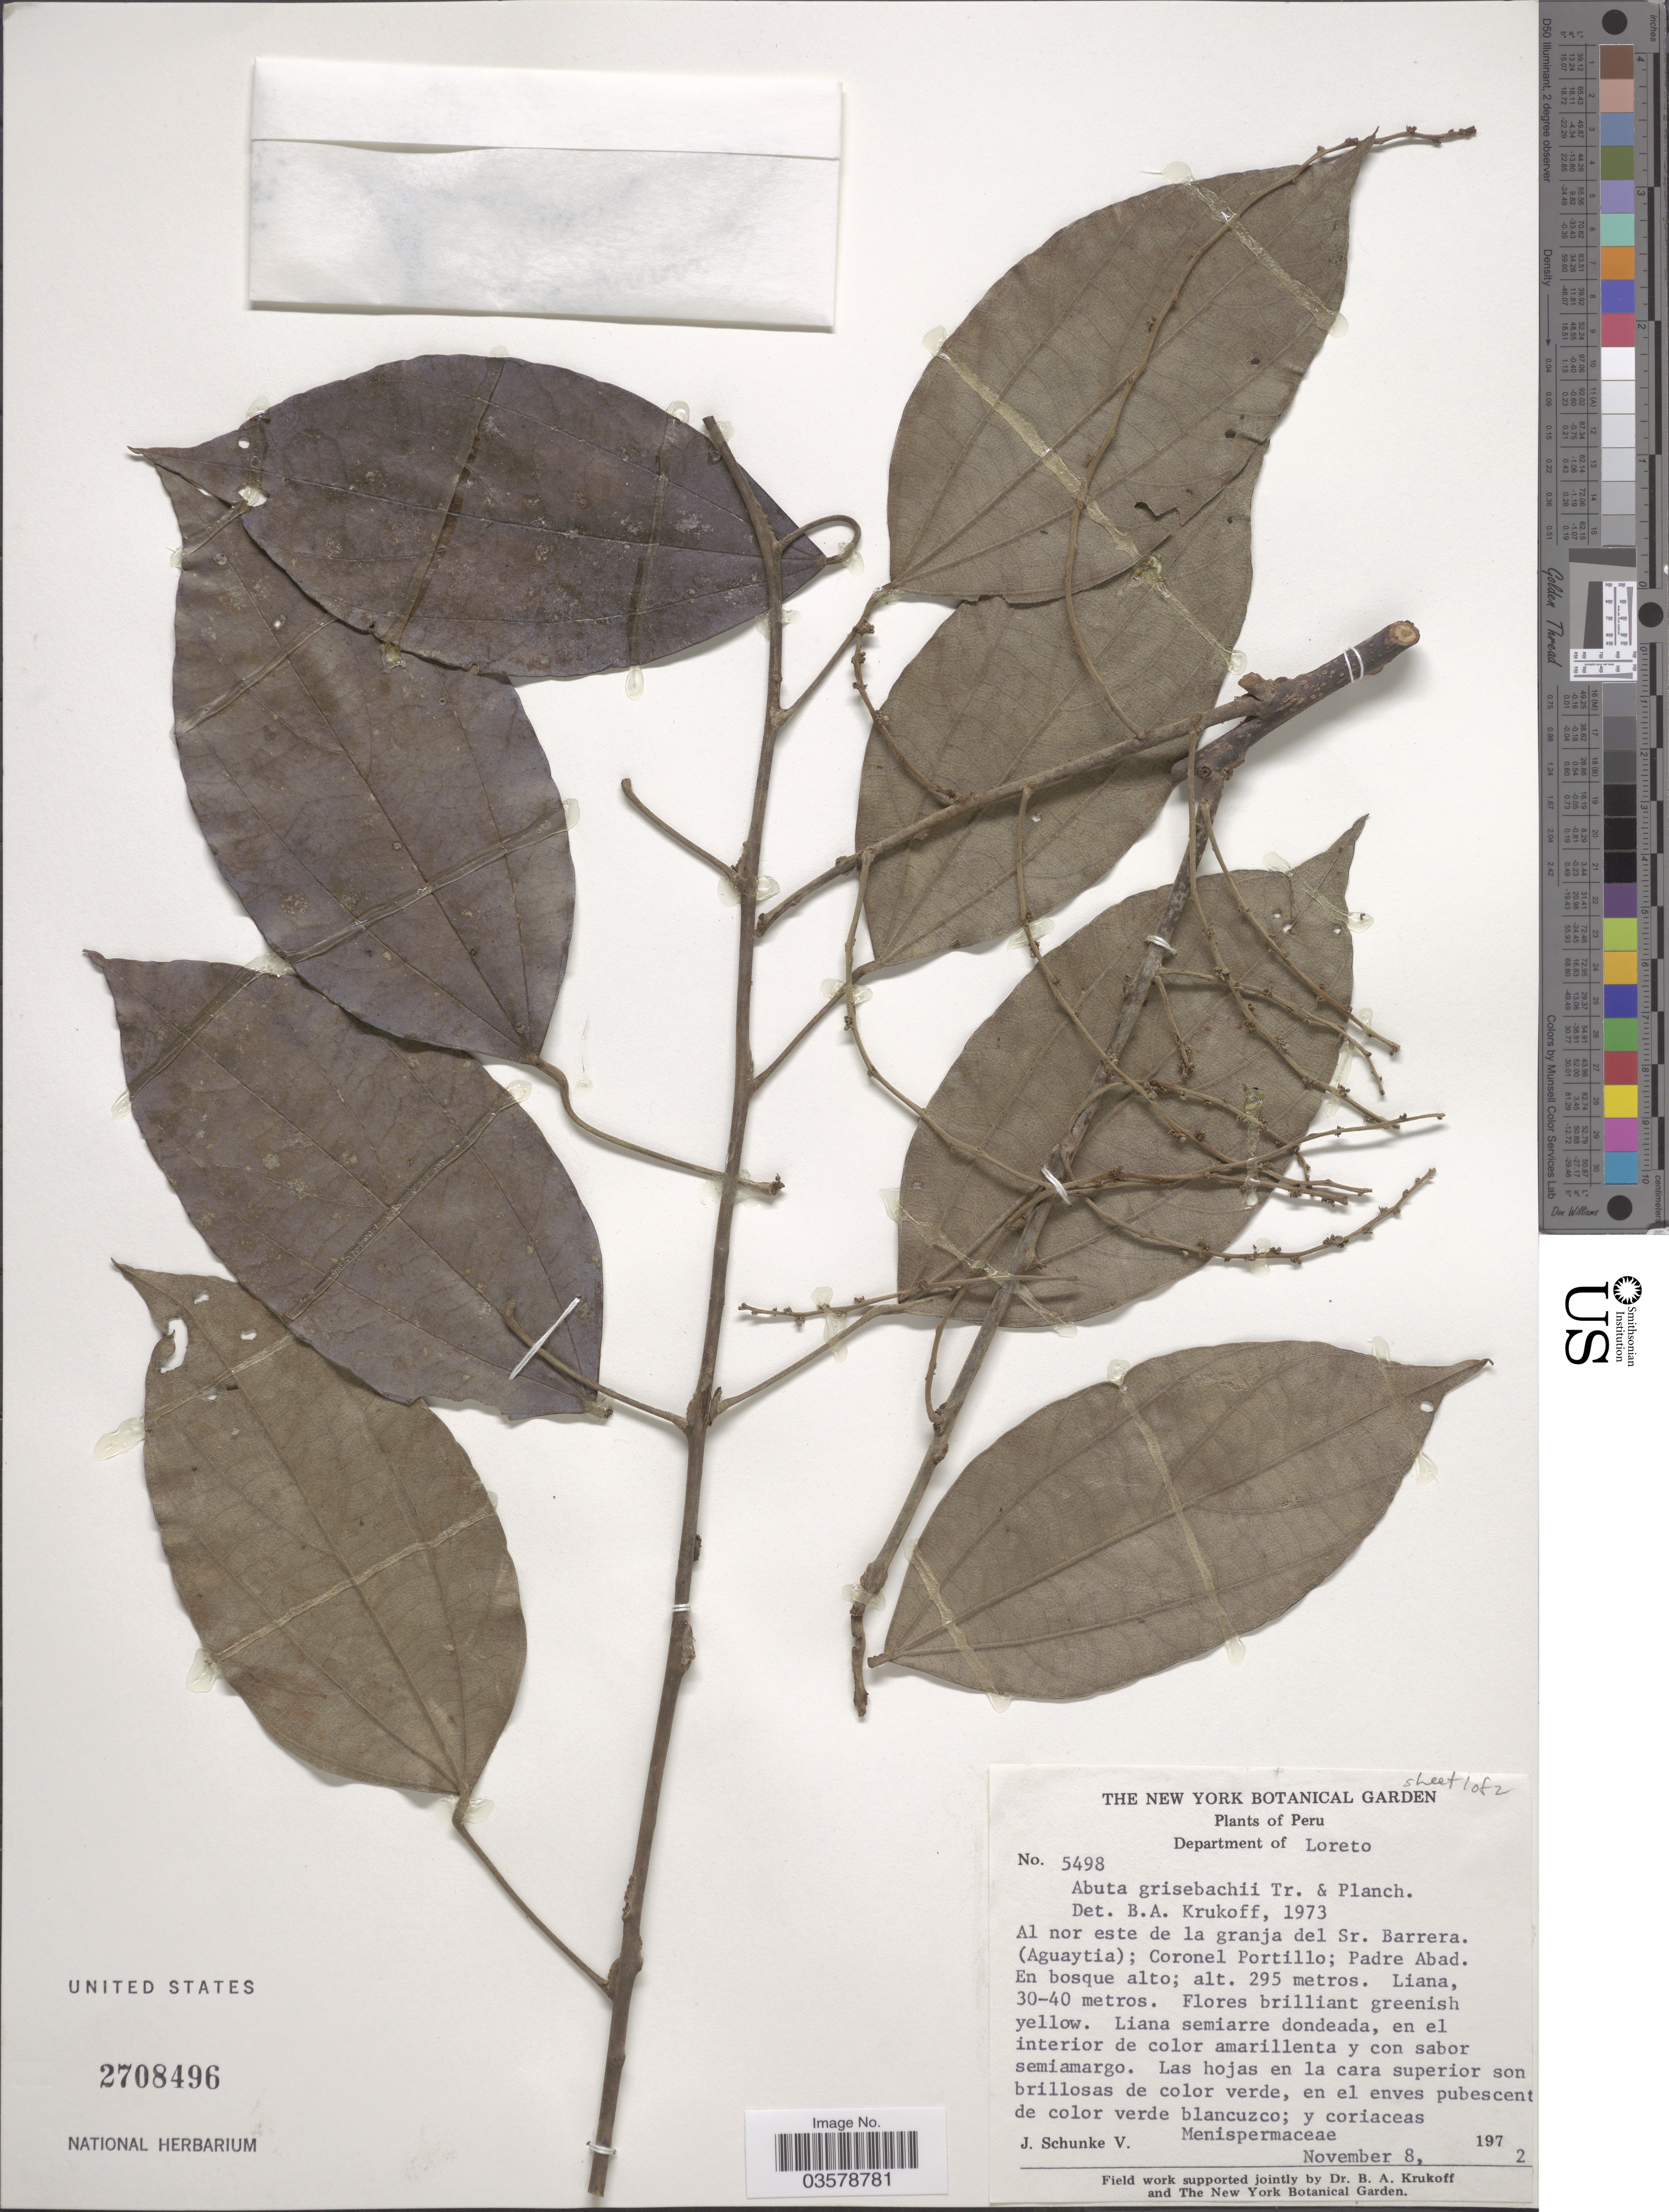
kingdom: Plantae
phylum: Tracheophyta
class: Magnoliopsida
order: Ranunculales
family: Menispermaceae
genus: Abuta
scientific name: Abuta grisebachii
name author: Triana & Planch.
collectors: J. Schunke Vigo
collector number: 5498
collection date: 1972-11-08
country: Peru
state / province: Loreto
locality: Department of Loreto. Al nor este de la granja del Sr. Barrera. (Aguaytia); Coronel Portillo; Padre Abad.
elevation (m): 295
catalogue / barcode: US 2708496